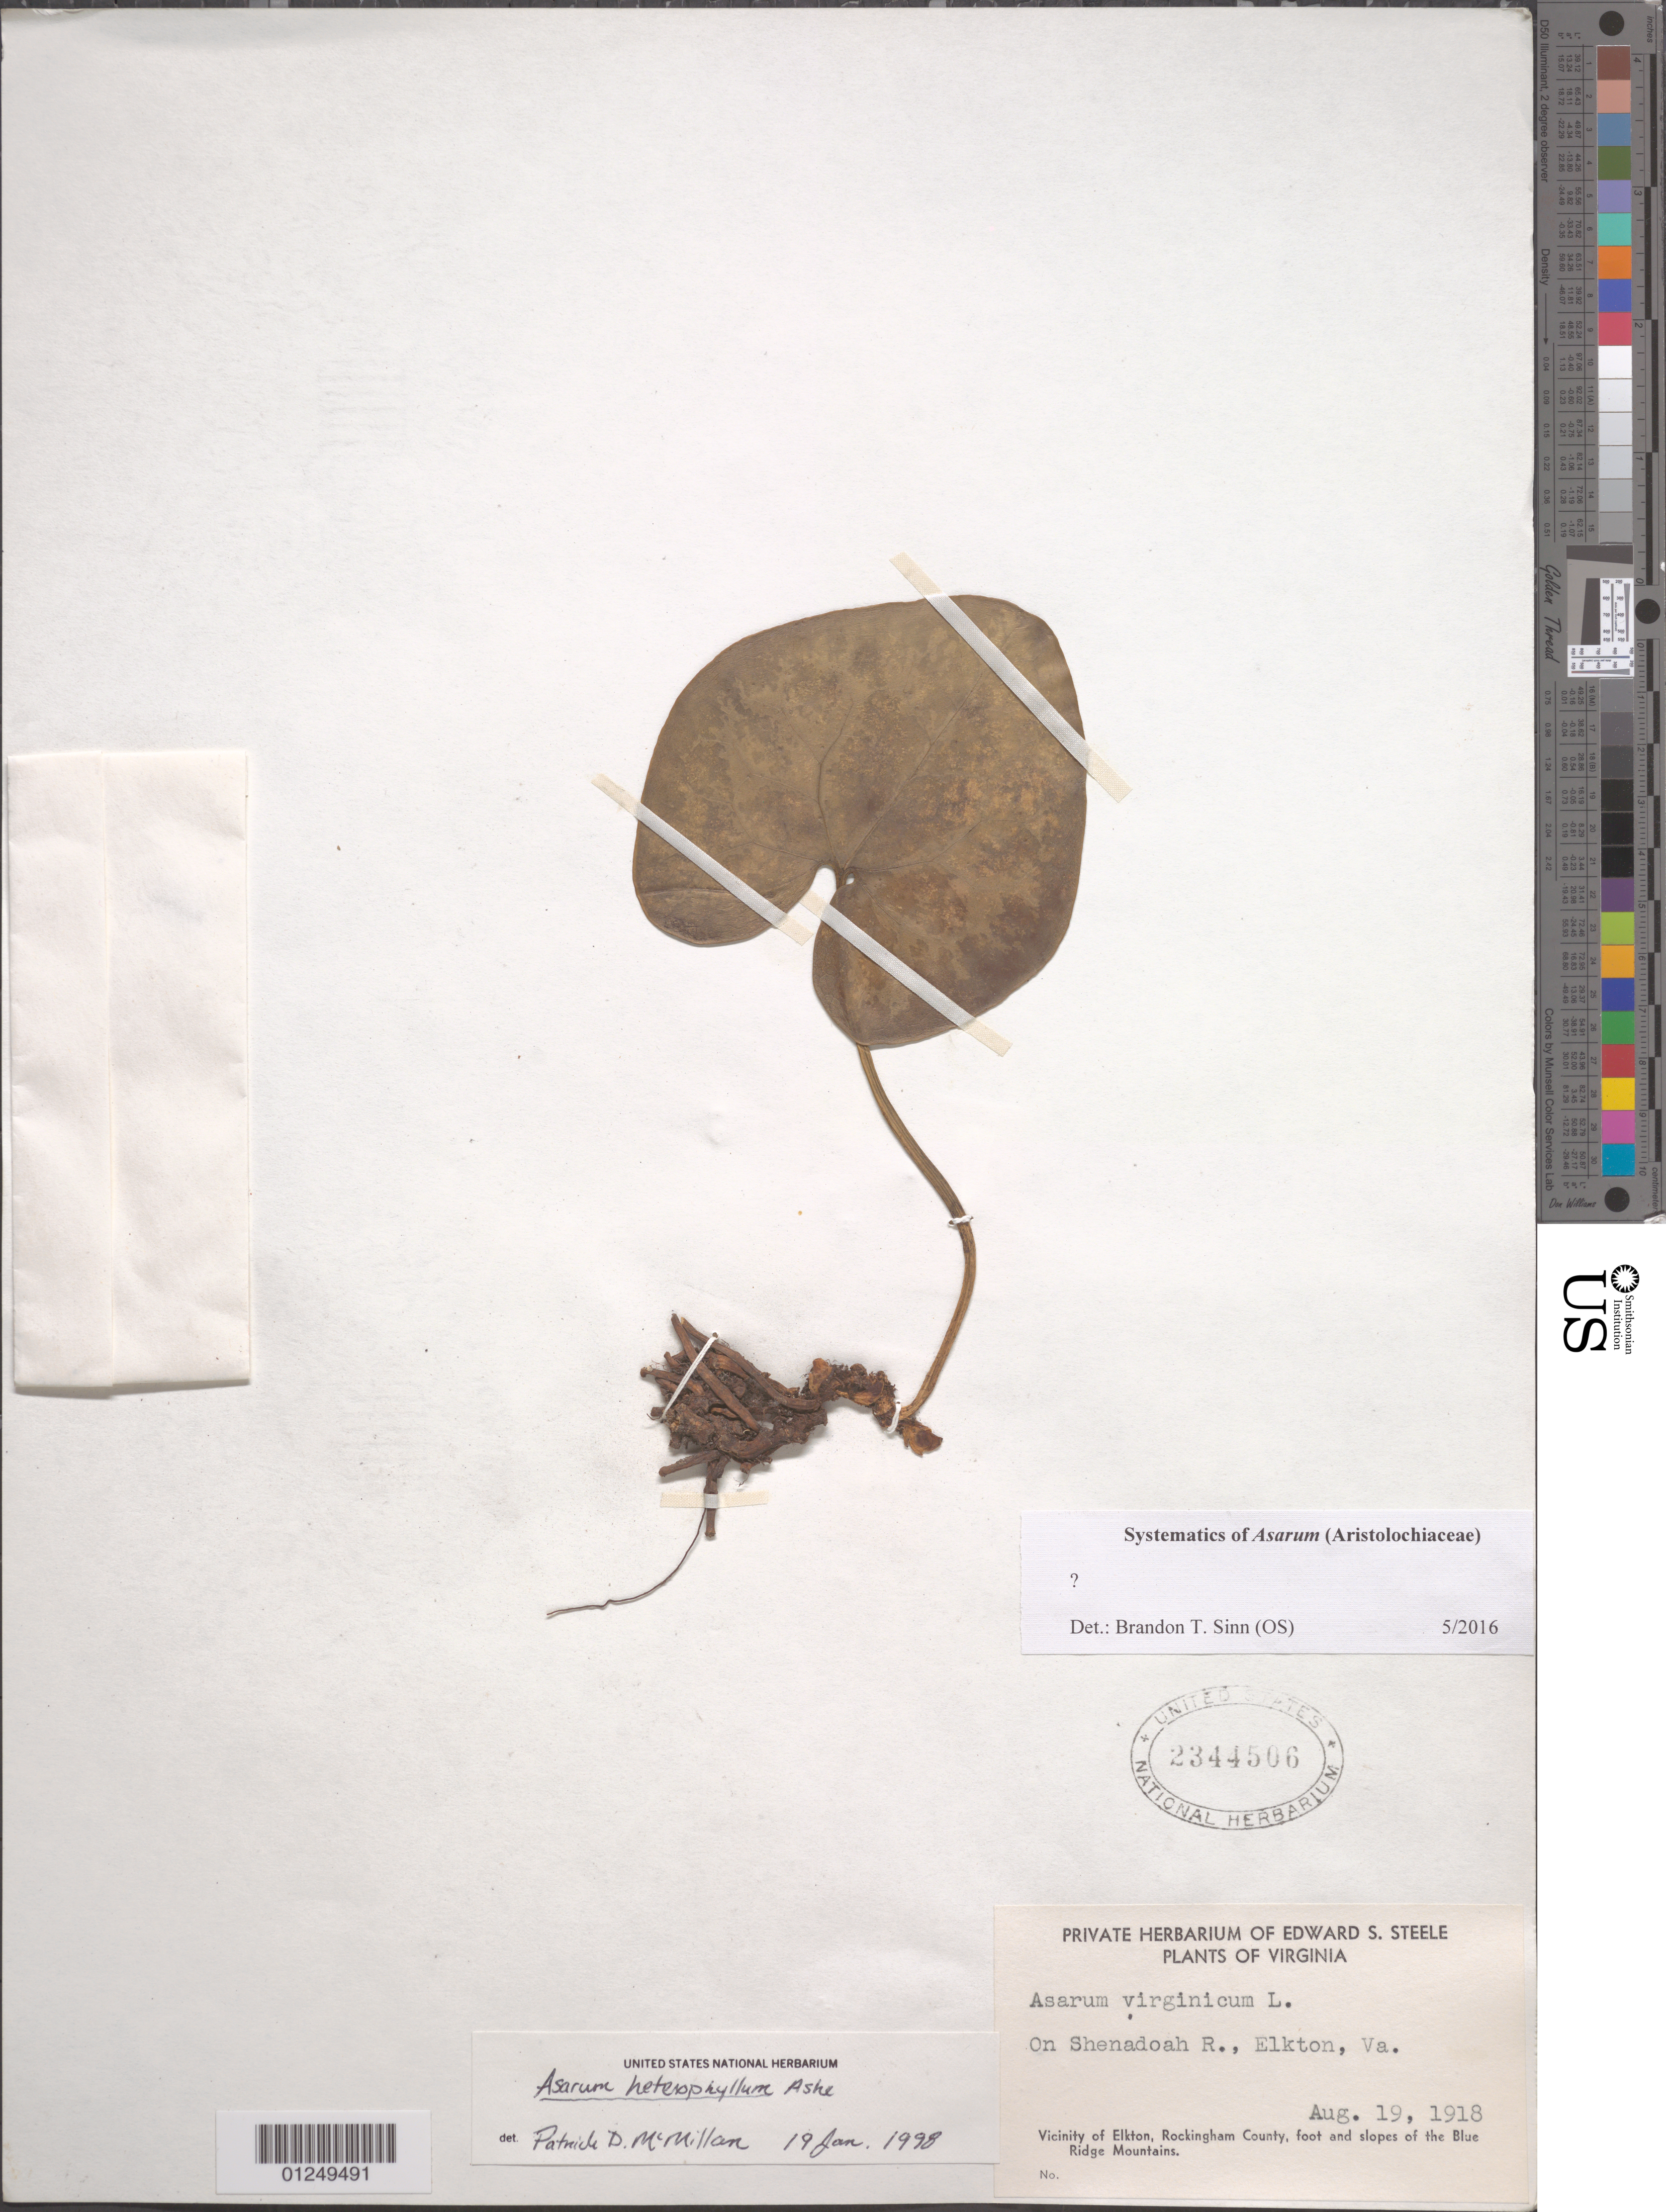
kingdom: Plantae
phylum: Tracheophyta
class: Magnoliopsida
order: Piperales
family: Aristolochiaceae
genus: Hexastylis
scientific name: Hexastylis heterophylla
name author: (Ashe) Small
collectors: ex herb. Edward S. Steele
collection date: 1918-08-19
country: United States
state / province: Virginia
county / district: Rockingham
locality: On Shenadoah R. Vicinity of Elkton, foot and slopes of Blue Ridge Mountains.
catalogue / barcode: US 2344506